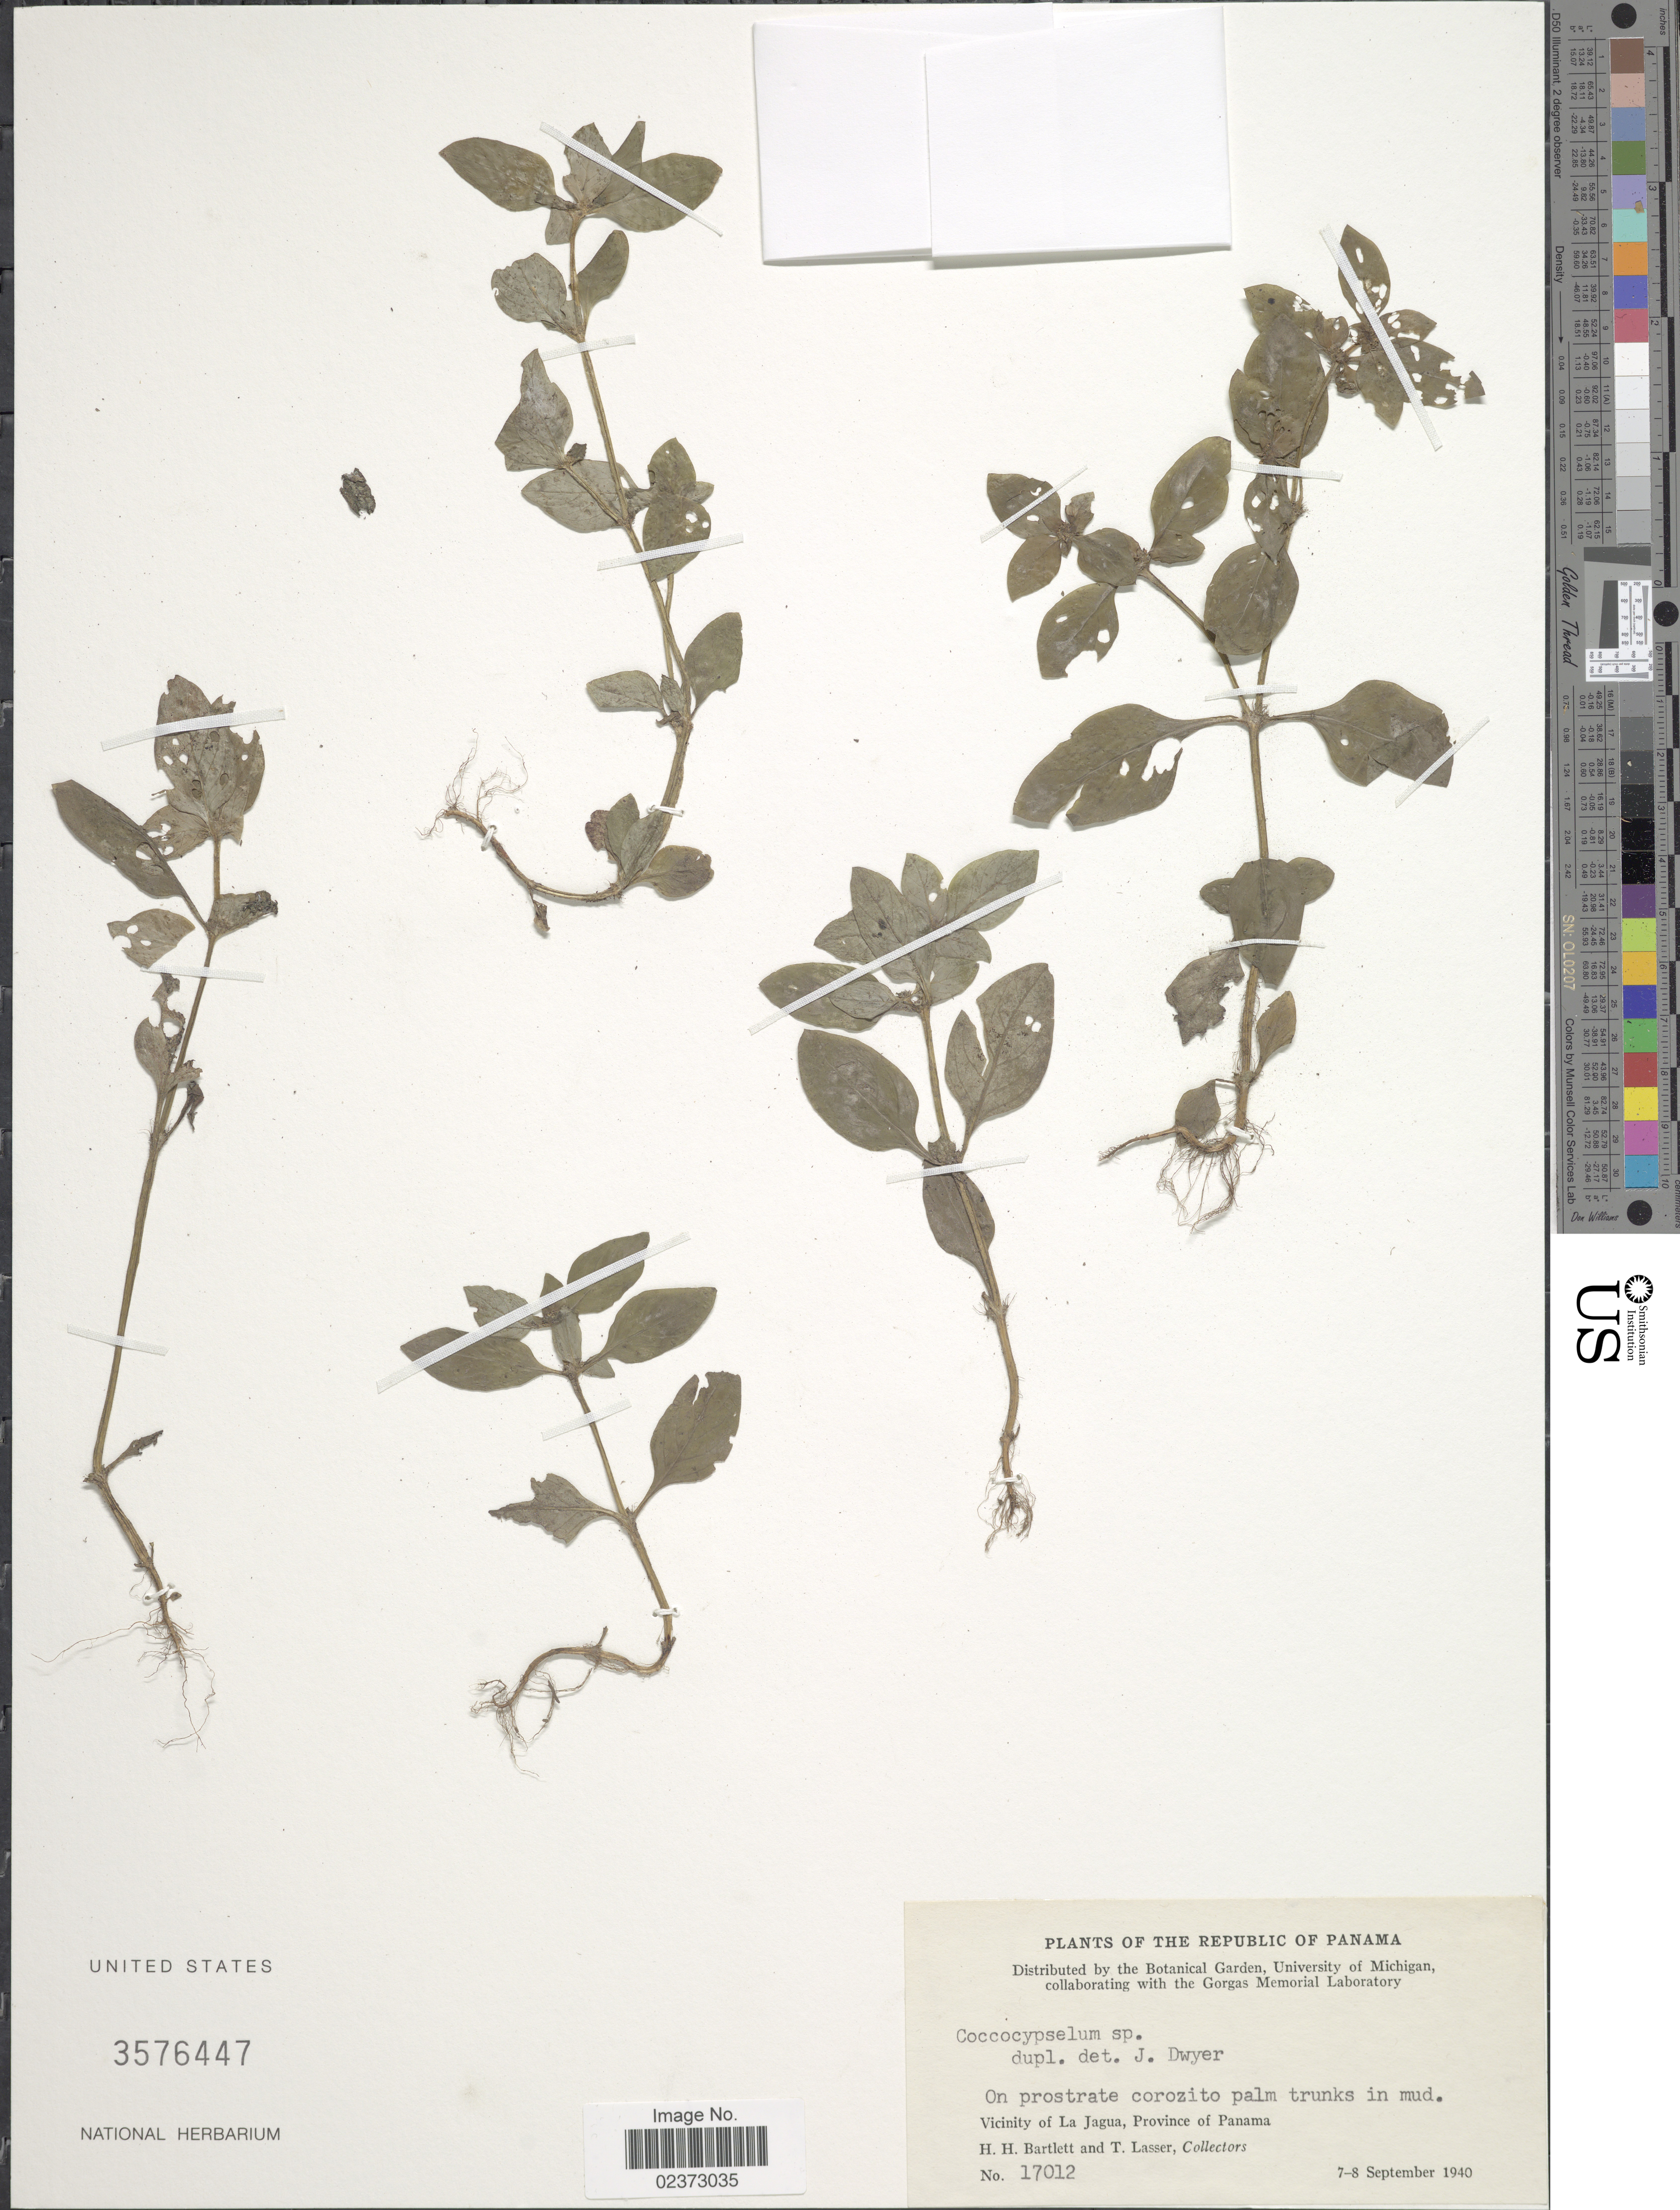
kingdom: Plantae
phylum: Tracheophyta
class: Magnoliopsida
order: Gentianales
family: Rubiaceae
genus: Coccocypselum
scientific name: Coccocypselum sp.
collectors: H. H. Bartlett & T. Lasser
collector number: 17012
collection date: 1940-09-07/1940-09-08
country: Panama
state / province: Panamá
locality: Vicinity of La Jagua, Province of Panama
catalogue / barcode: US 3576447